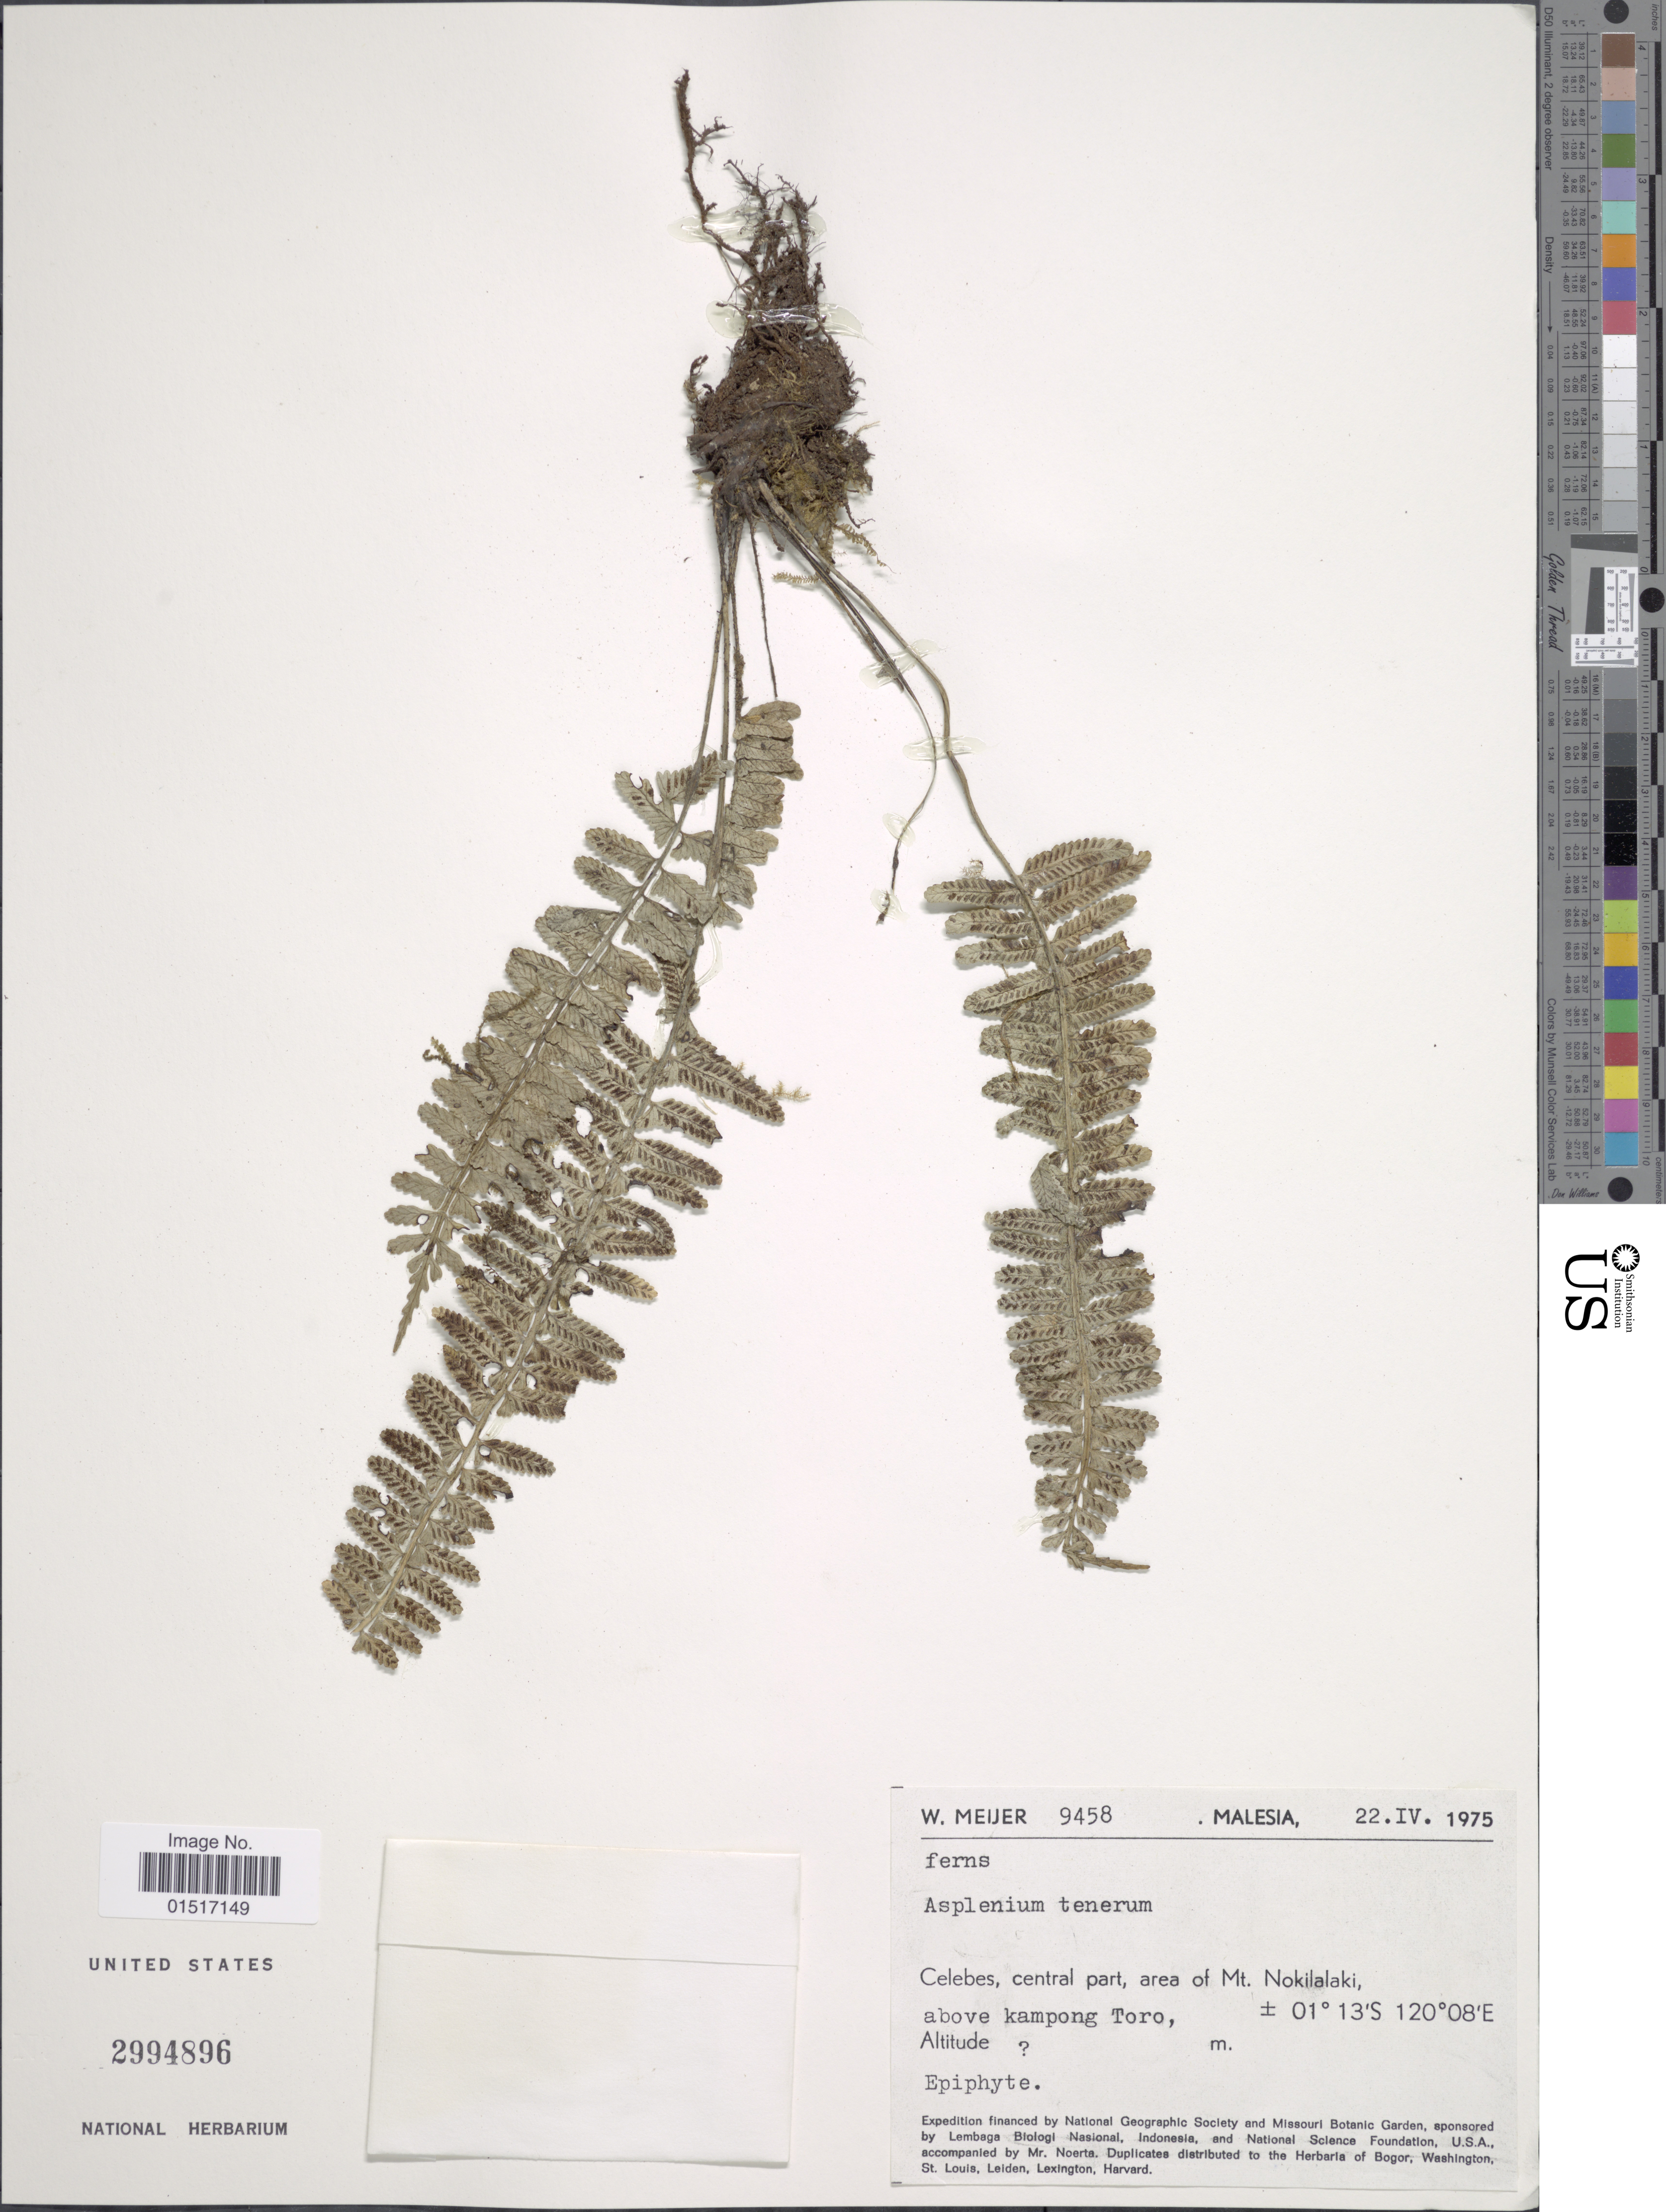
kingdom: Plantae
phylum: Tracheophyta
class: Polypodiopsida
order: Polypodiales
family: Aspleniaceae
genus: Asplenium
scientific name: Asplenium tenerum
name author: G. Forst.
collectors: W. Meijer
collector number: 9458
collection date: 1975-04-22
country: Malaysia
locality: Malesia. Celebes, central part, area of Mt. Nokilaki, above kampong Toro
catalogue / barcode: US 2994896